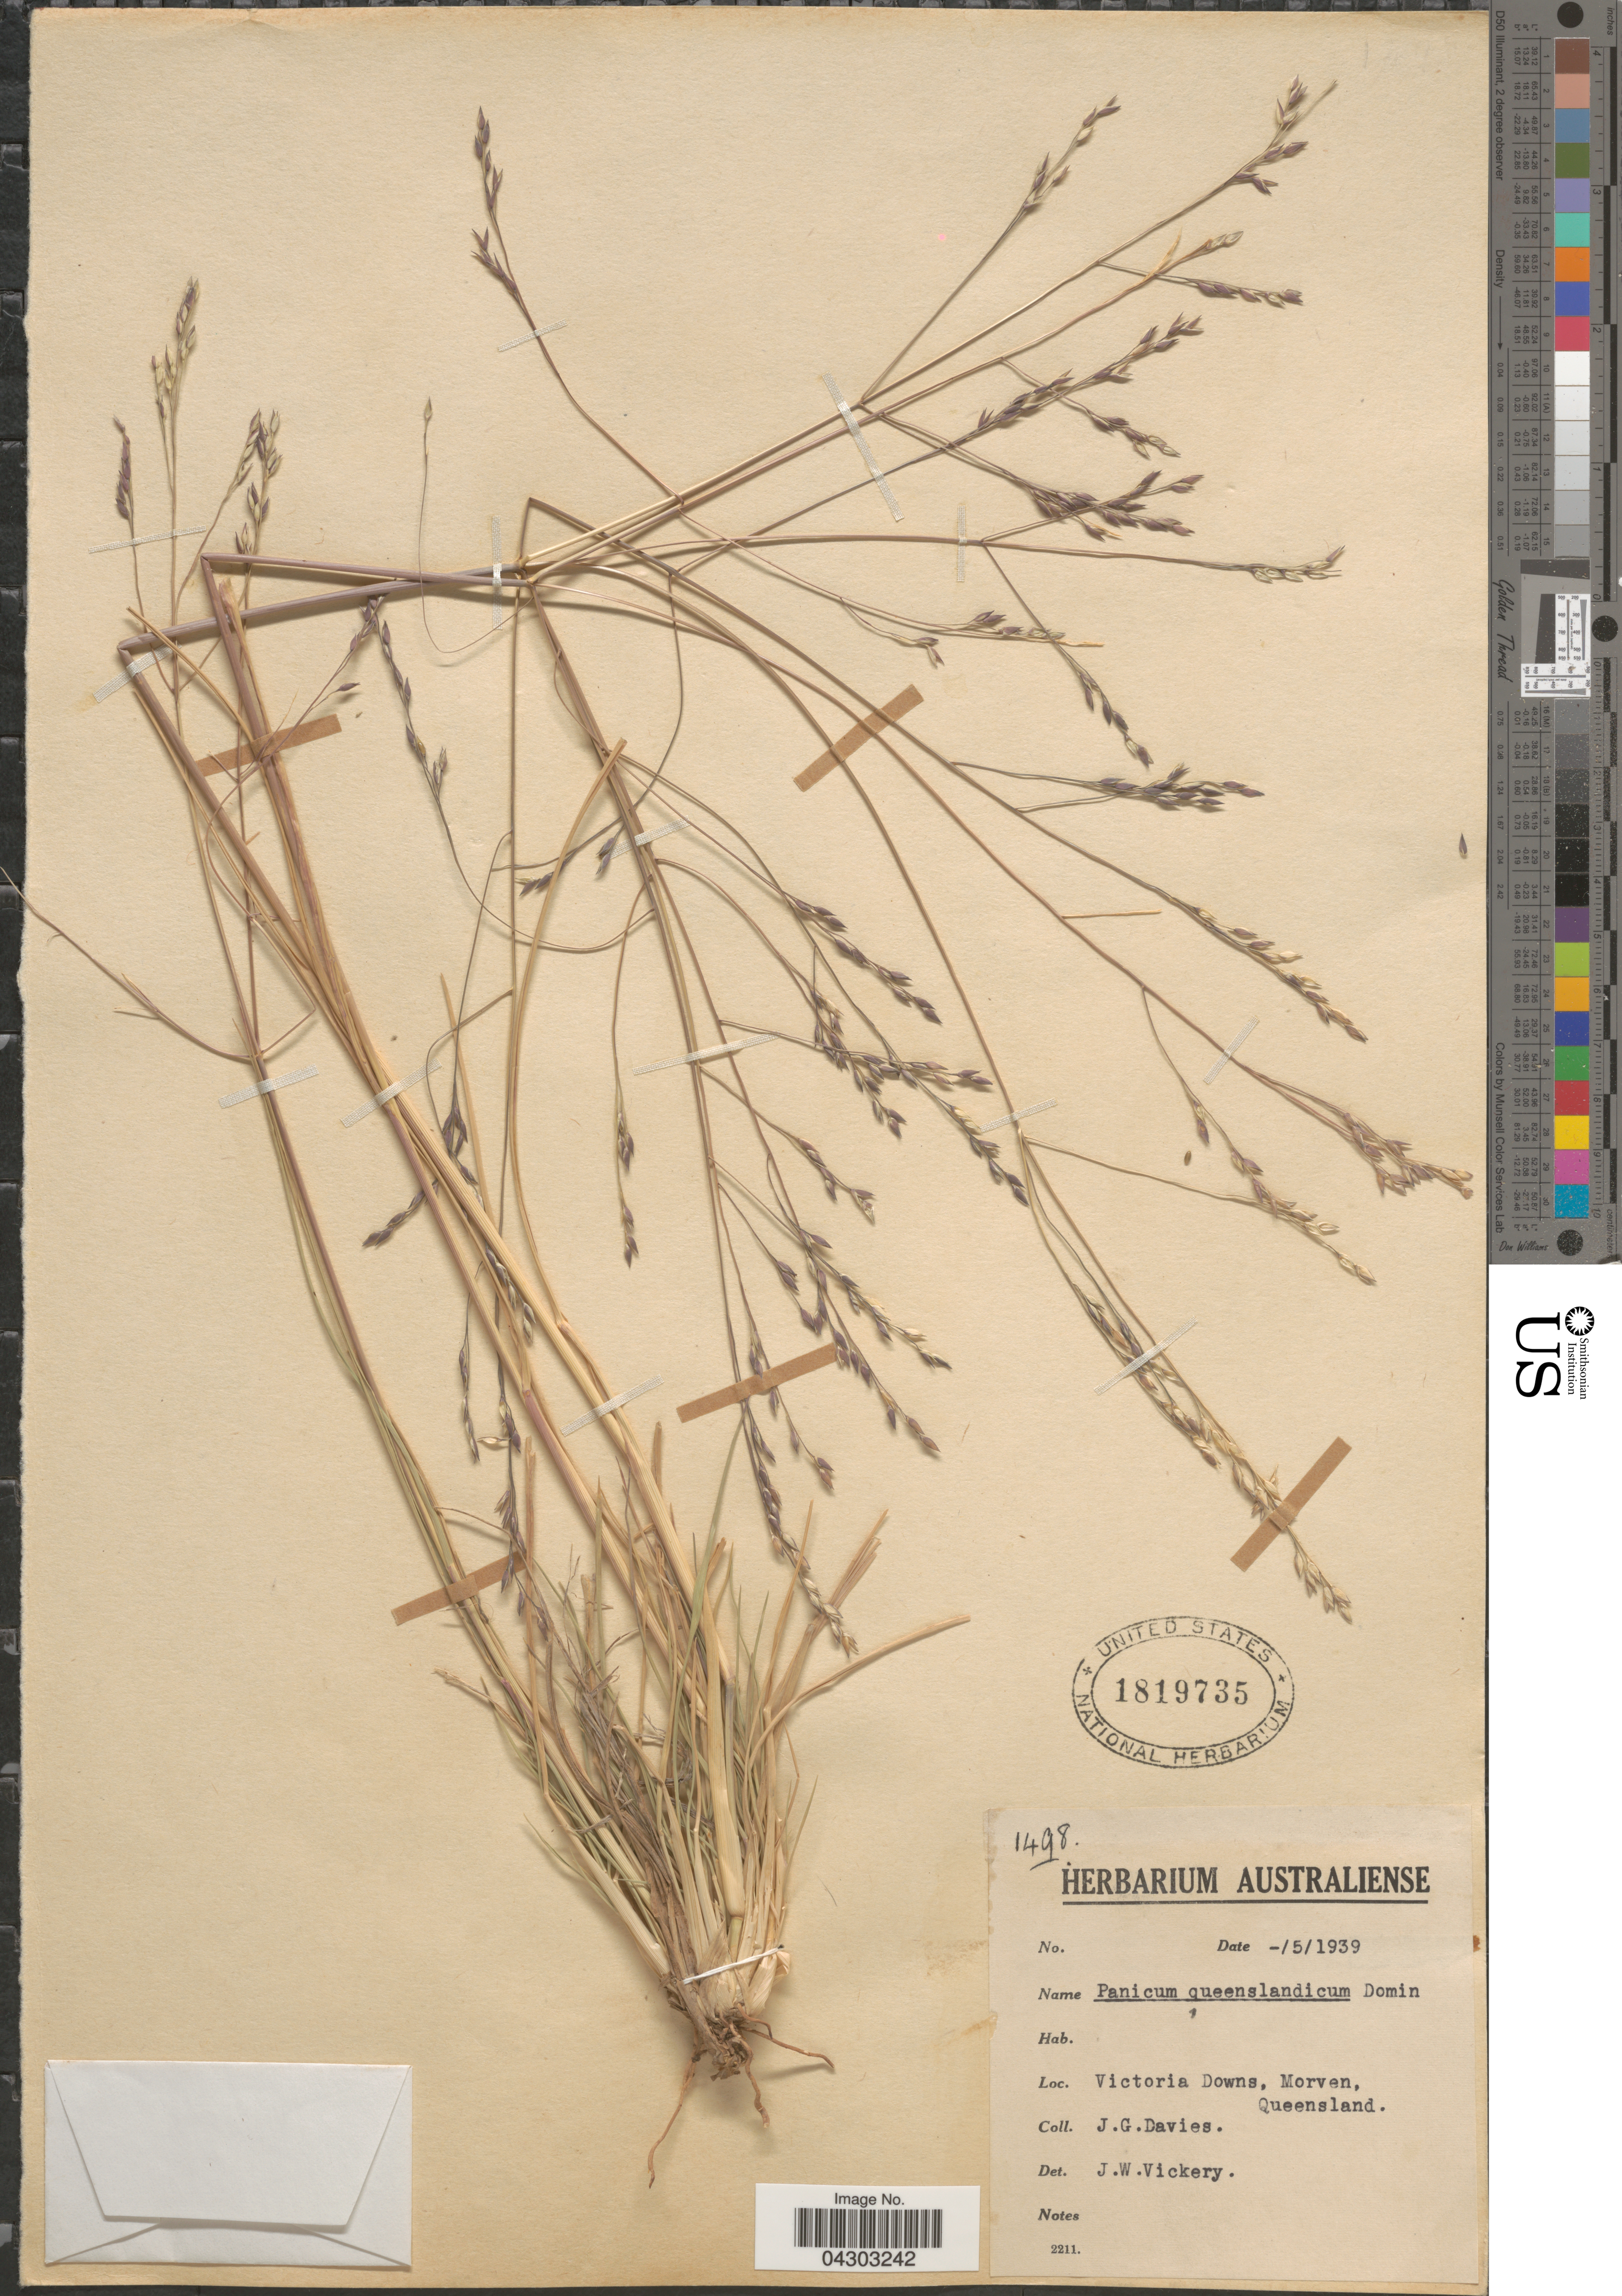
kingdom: Plantae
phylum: Tracheophyta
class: Liliopsida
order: Poales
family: Poaceae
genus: Panicum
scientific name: Panicum queenslandicum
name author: Domin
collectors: J. Davies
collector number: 1498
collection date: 1939-05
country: Australia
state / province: Queensland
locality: Victoria Downs, Morven.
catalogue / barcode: US 1819735